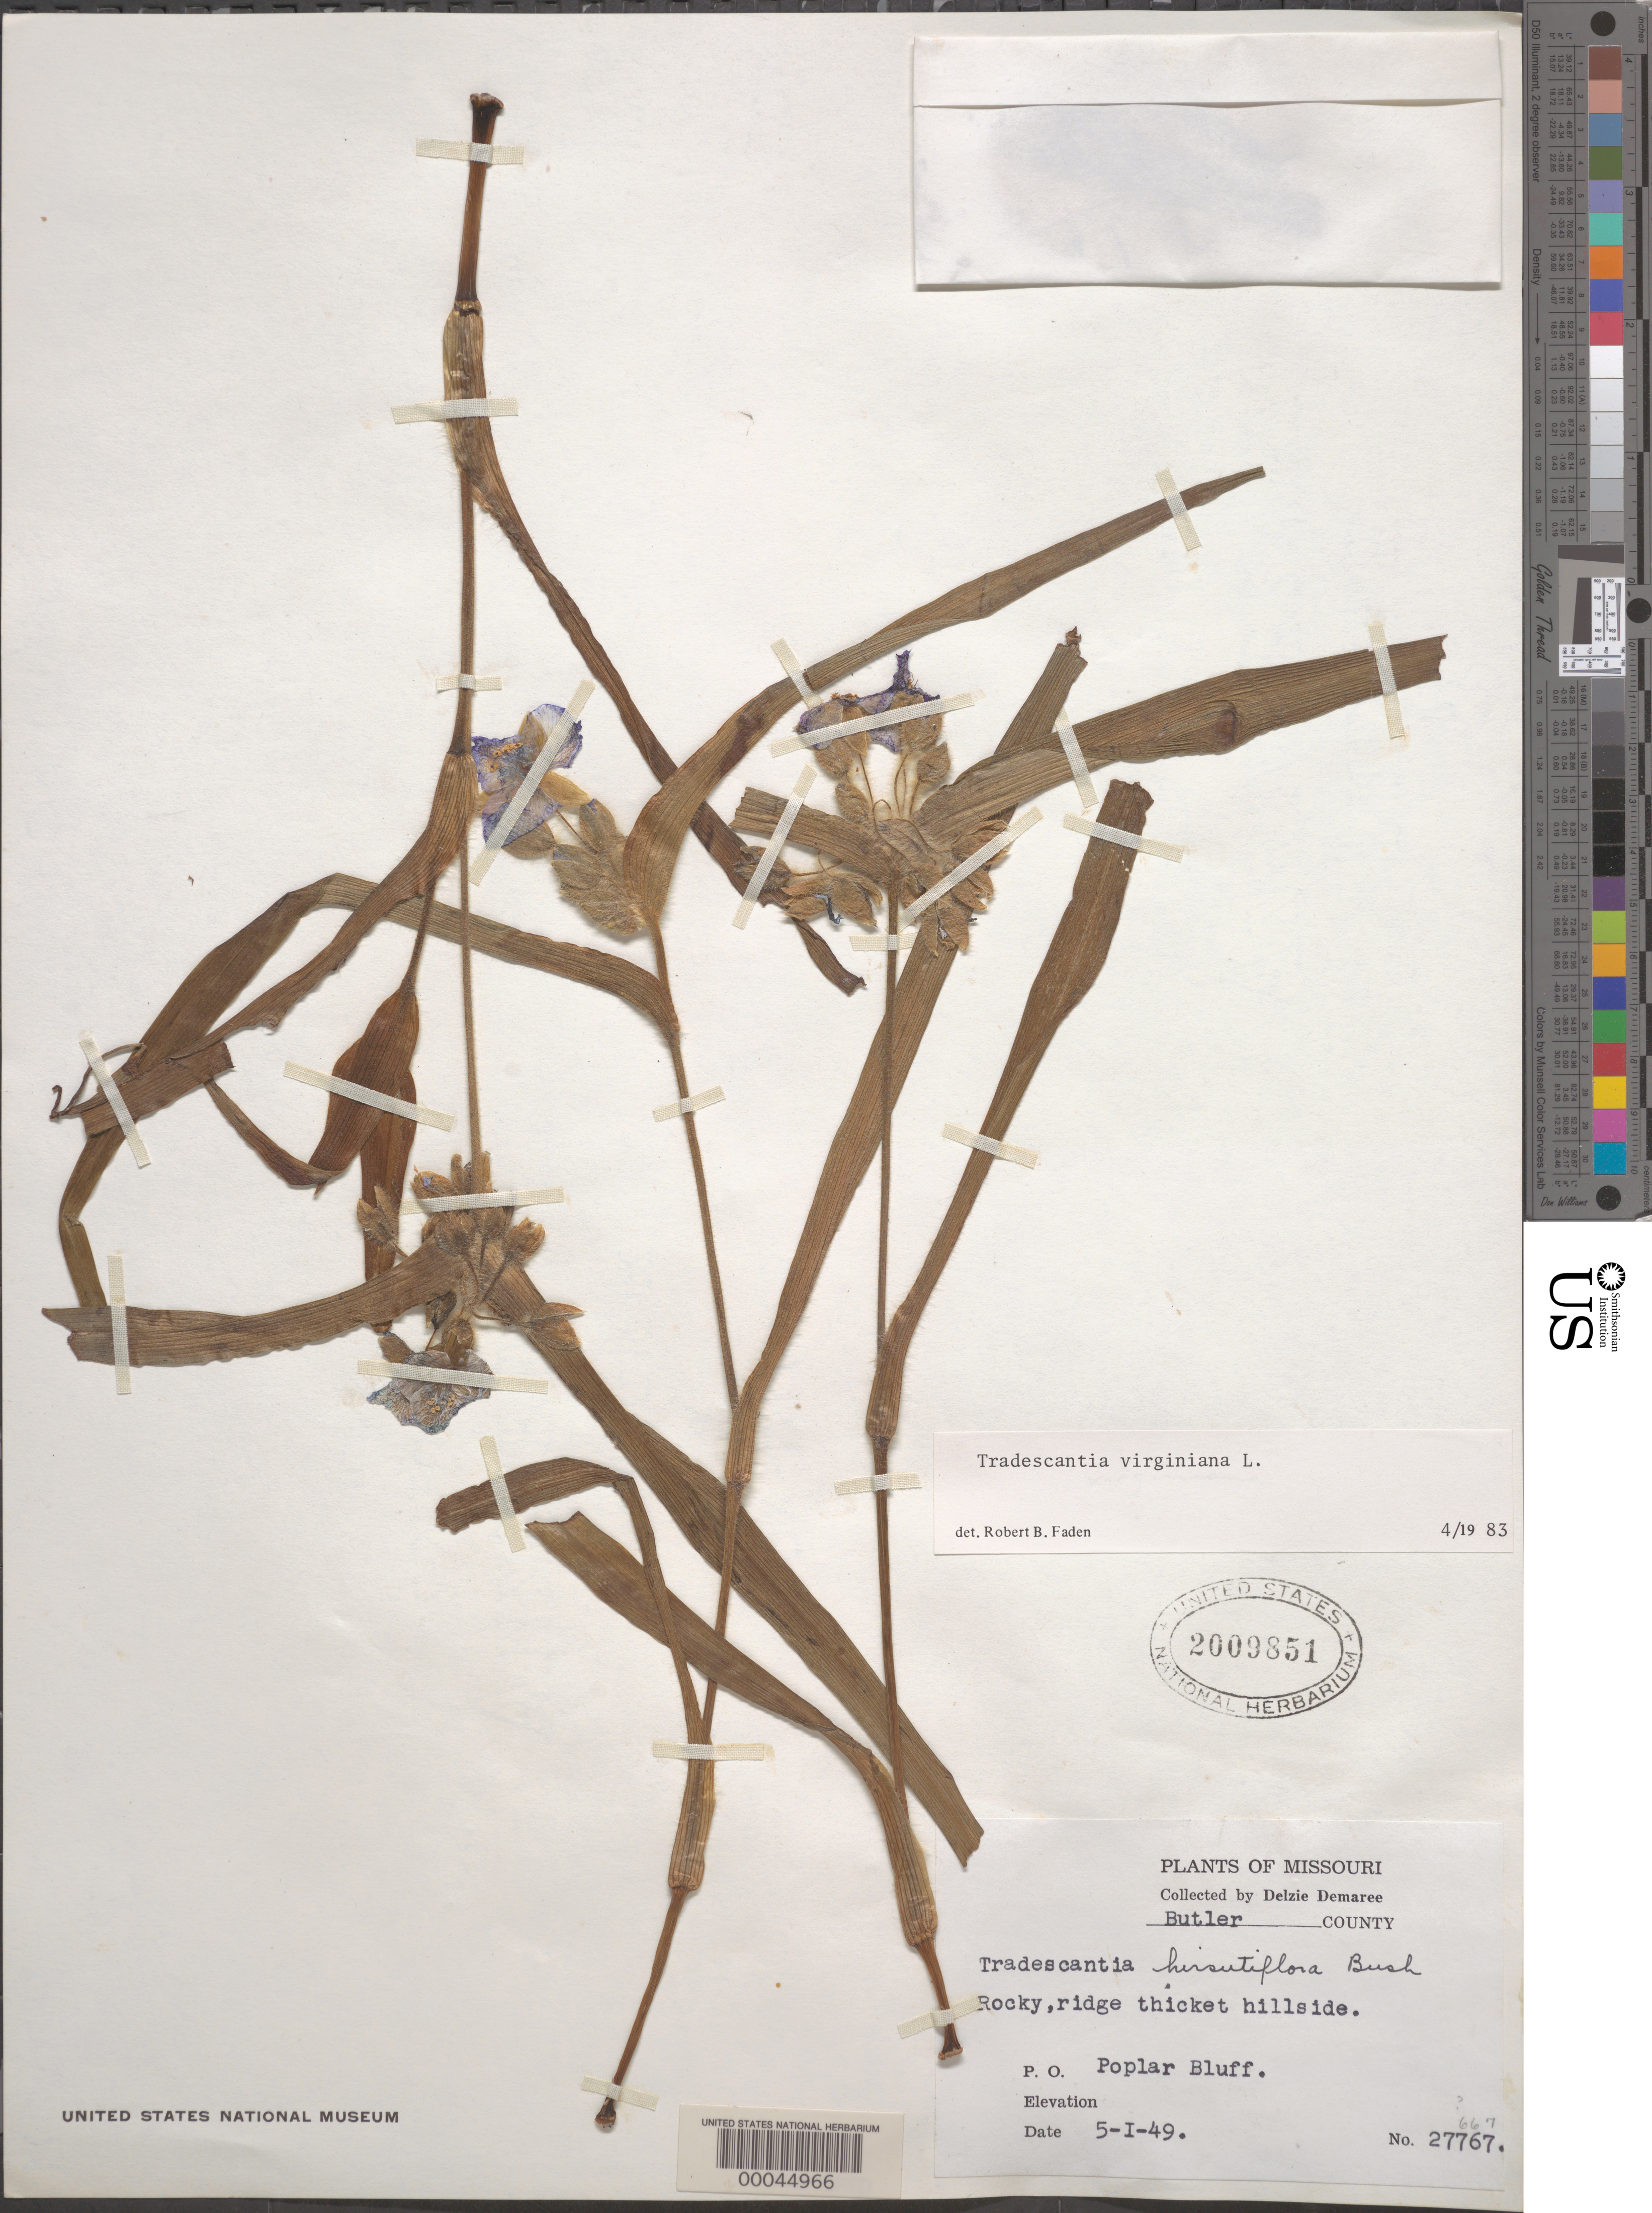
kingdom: Plantae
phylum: Tracheophyta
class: Liliopsida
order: Commelinales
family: Commelinaceae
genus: Tradescantia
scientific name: Tradescantia virginiana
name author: L.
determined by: Faden, Robert B., (US), Smithsonian Institution - National Museum of Natural History (UNITED STATES)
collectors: D. Demaree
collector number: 27767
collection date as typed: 05 Jan 1949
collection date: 1949-01-05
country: United States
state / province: Missouri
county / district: Butler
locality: Poplar bluff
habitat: Rocky ridge thicket, hillside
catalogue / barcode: US 2009851